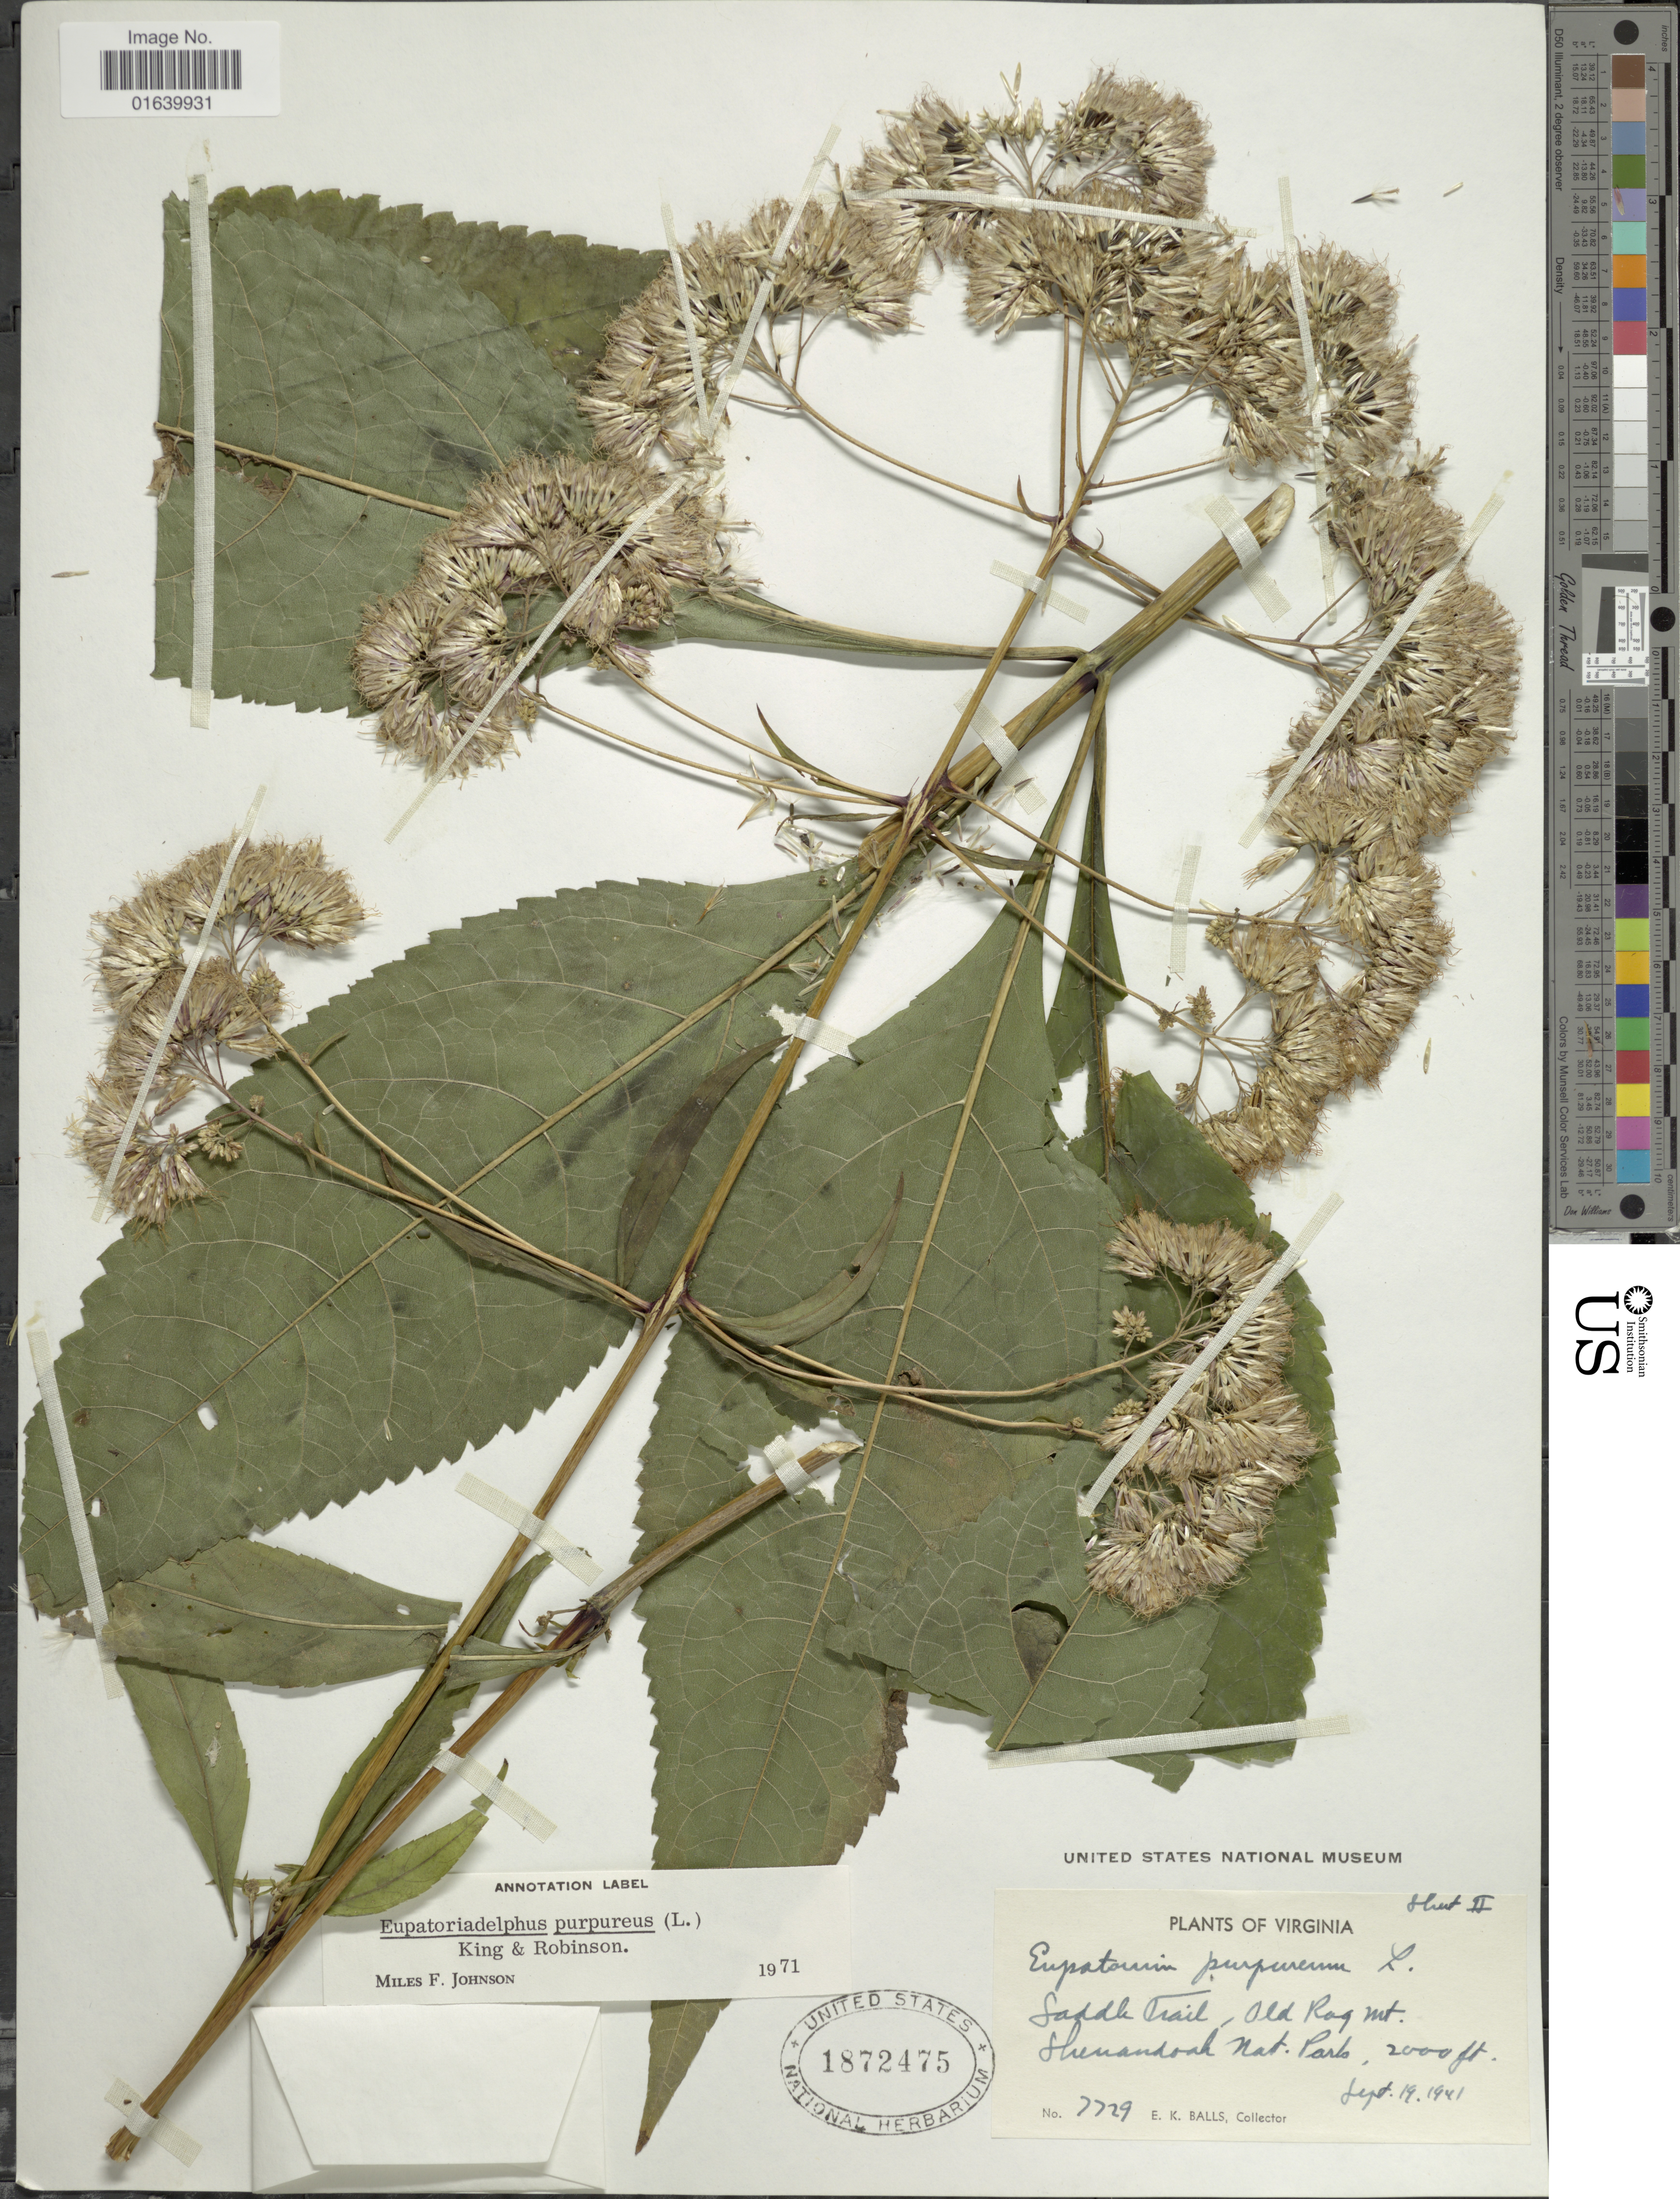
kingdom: Plantae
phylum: Tracheophyta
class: Magnoliopsida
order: Asterales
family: Asteraceae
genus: Eupatorium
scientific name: Eupatorium purpureum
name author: (L.) E.E. Lamont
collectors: E. K. Balls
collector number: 7729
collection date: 1941-09-19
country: United States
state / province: Virginia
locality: Virginia, Saddle Trail, Old Rag Mt. Shenandoah Nat. Park.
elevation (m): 610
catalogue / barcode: US 1872475